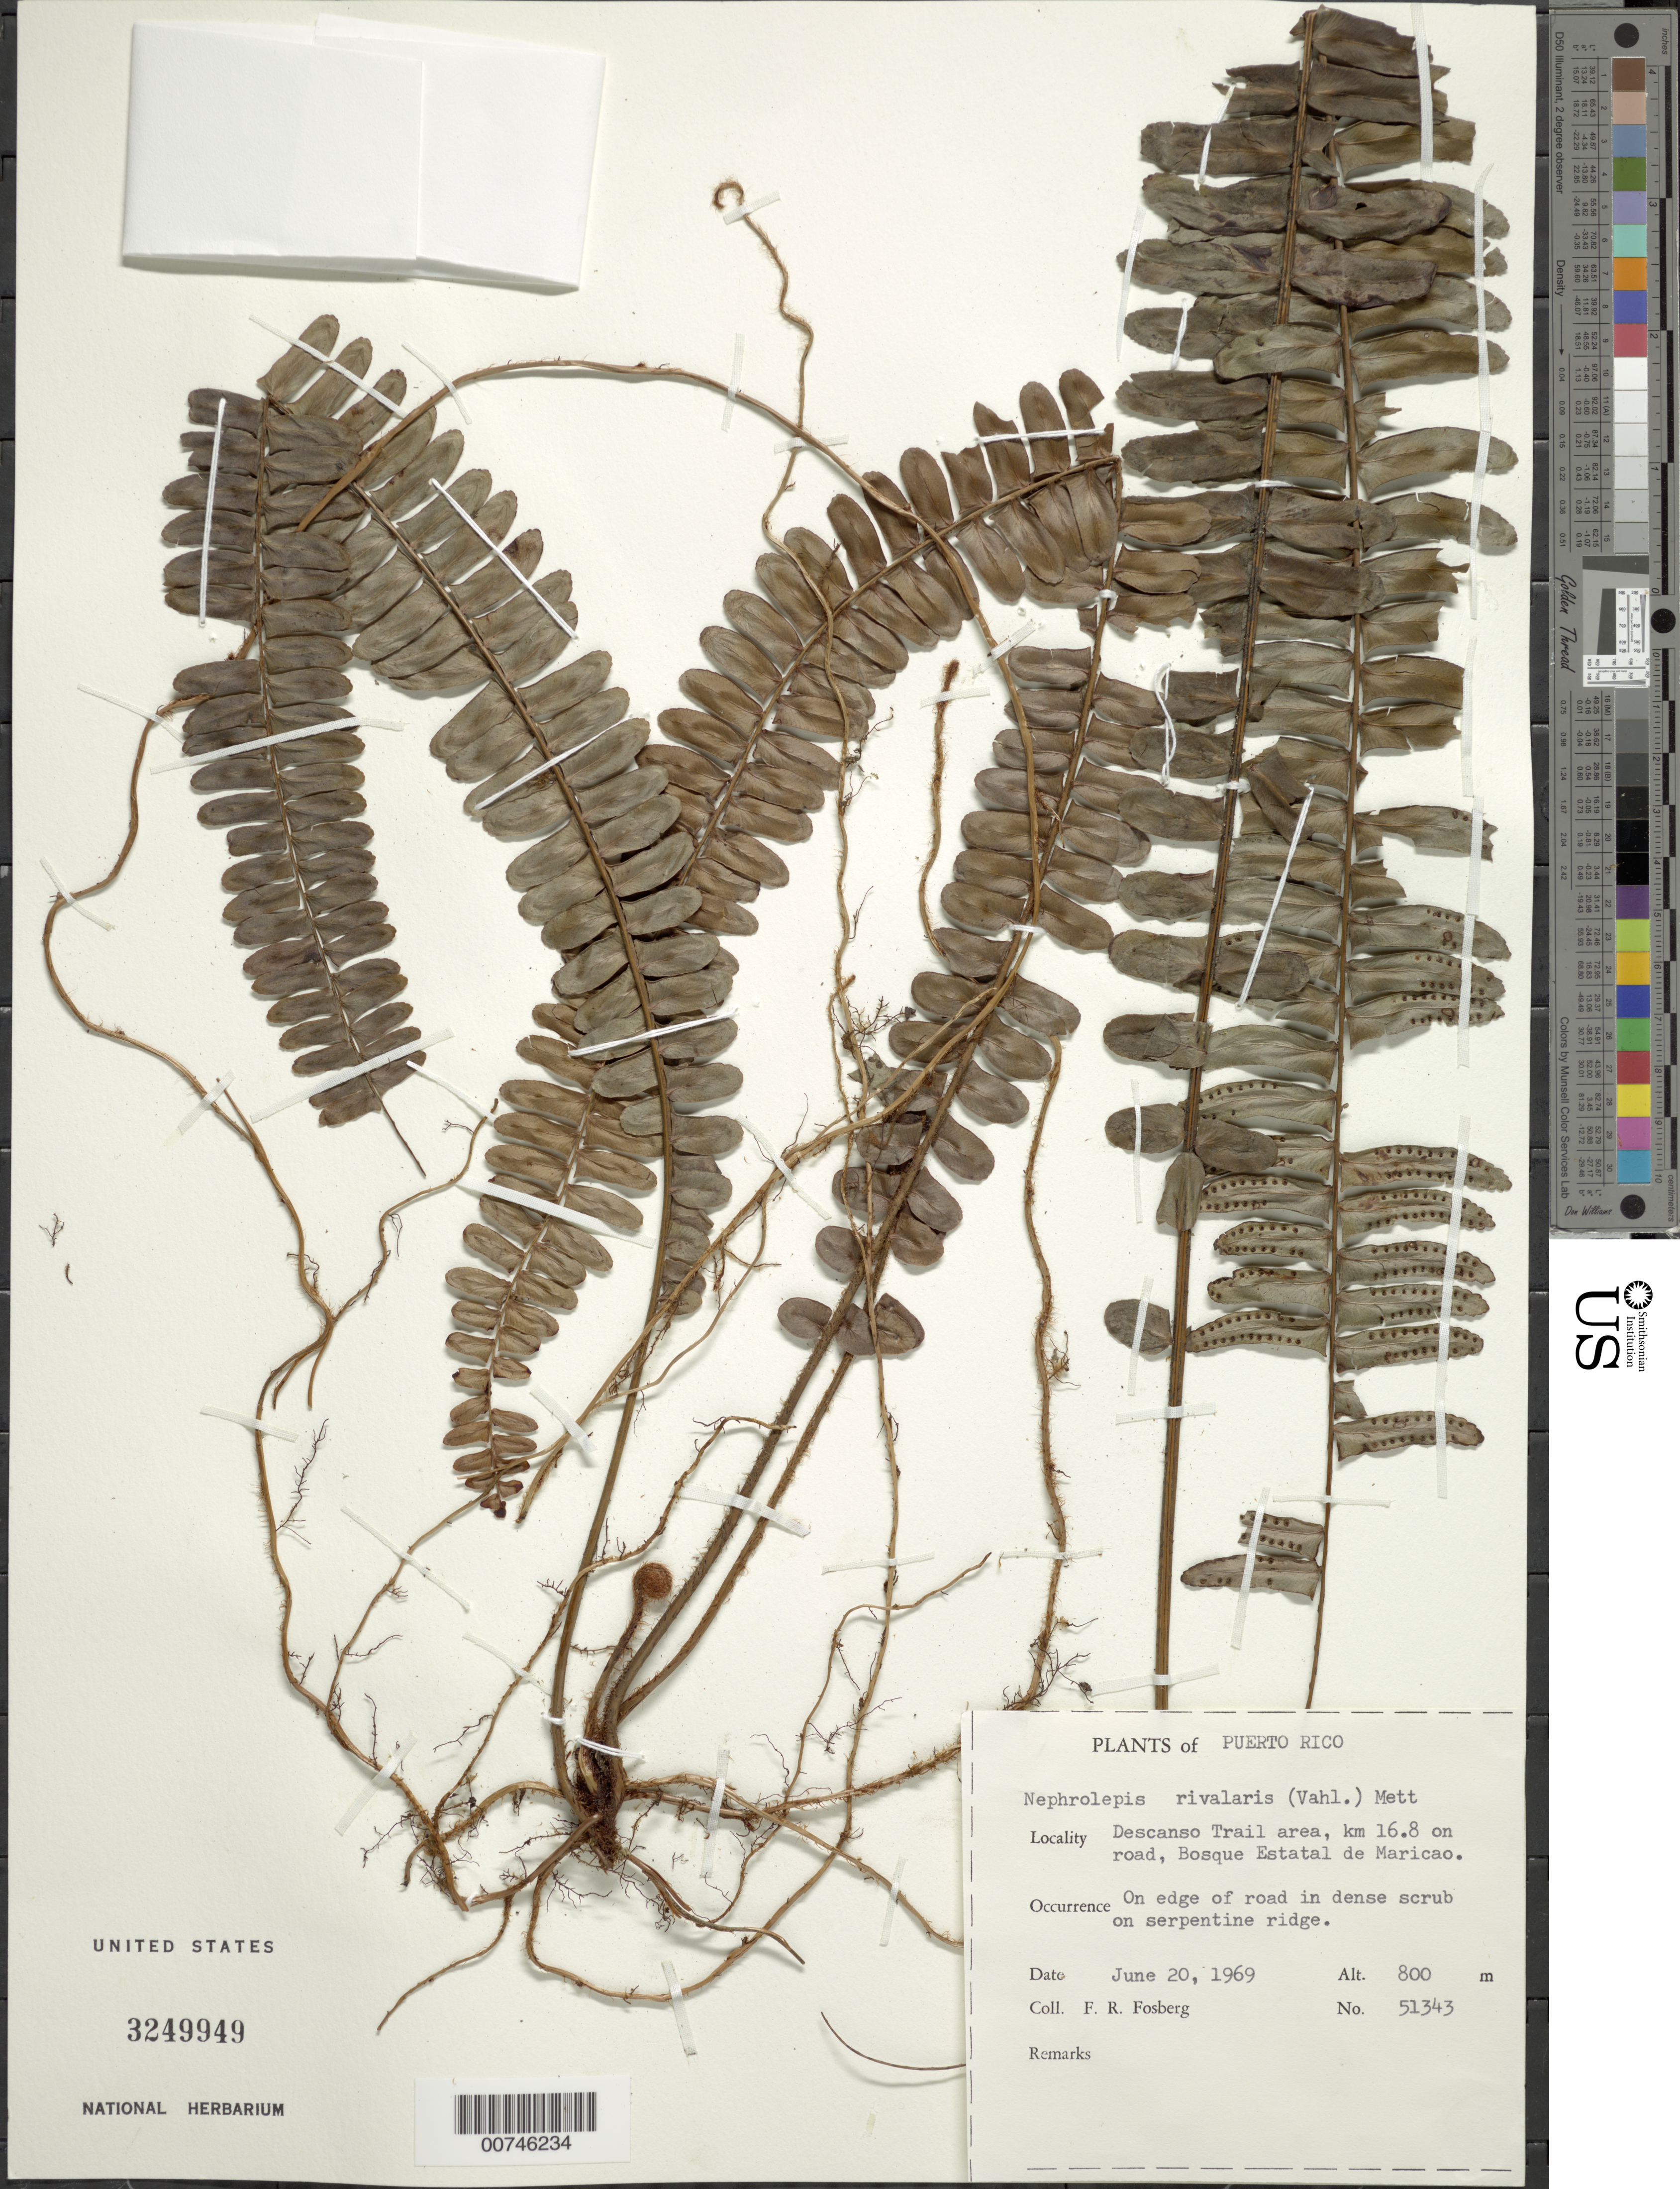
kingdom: Plantae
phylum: Tracheophyta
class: Polypodiopsida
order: Polypodiales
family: Nephrolepidaceae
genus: Nephrolepis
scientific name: Nephrolepis rivularis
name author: (Vahl) Mett. ex Krug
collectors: F. R. Fosberg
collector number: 51343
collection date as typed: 20 Jun 1969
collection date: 1969-06-20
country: Puerto Rico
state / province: Maricao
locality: Descanso Trail Area, km 16.8 on road, Bosque Estatal de Maricao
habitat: On edge of road in dense scrub on serpentine ridge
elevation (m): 800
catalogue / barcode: US 3249949